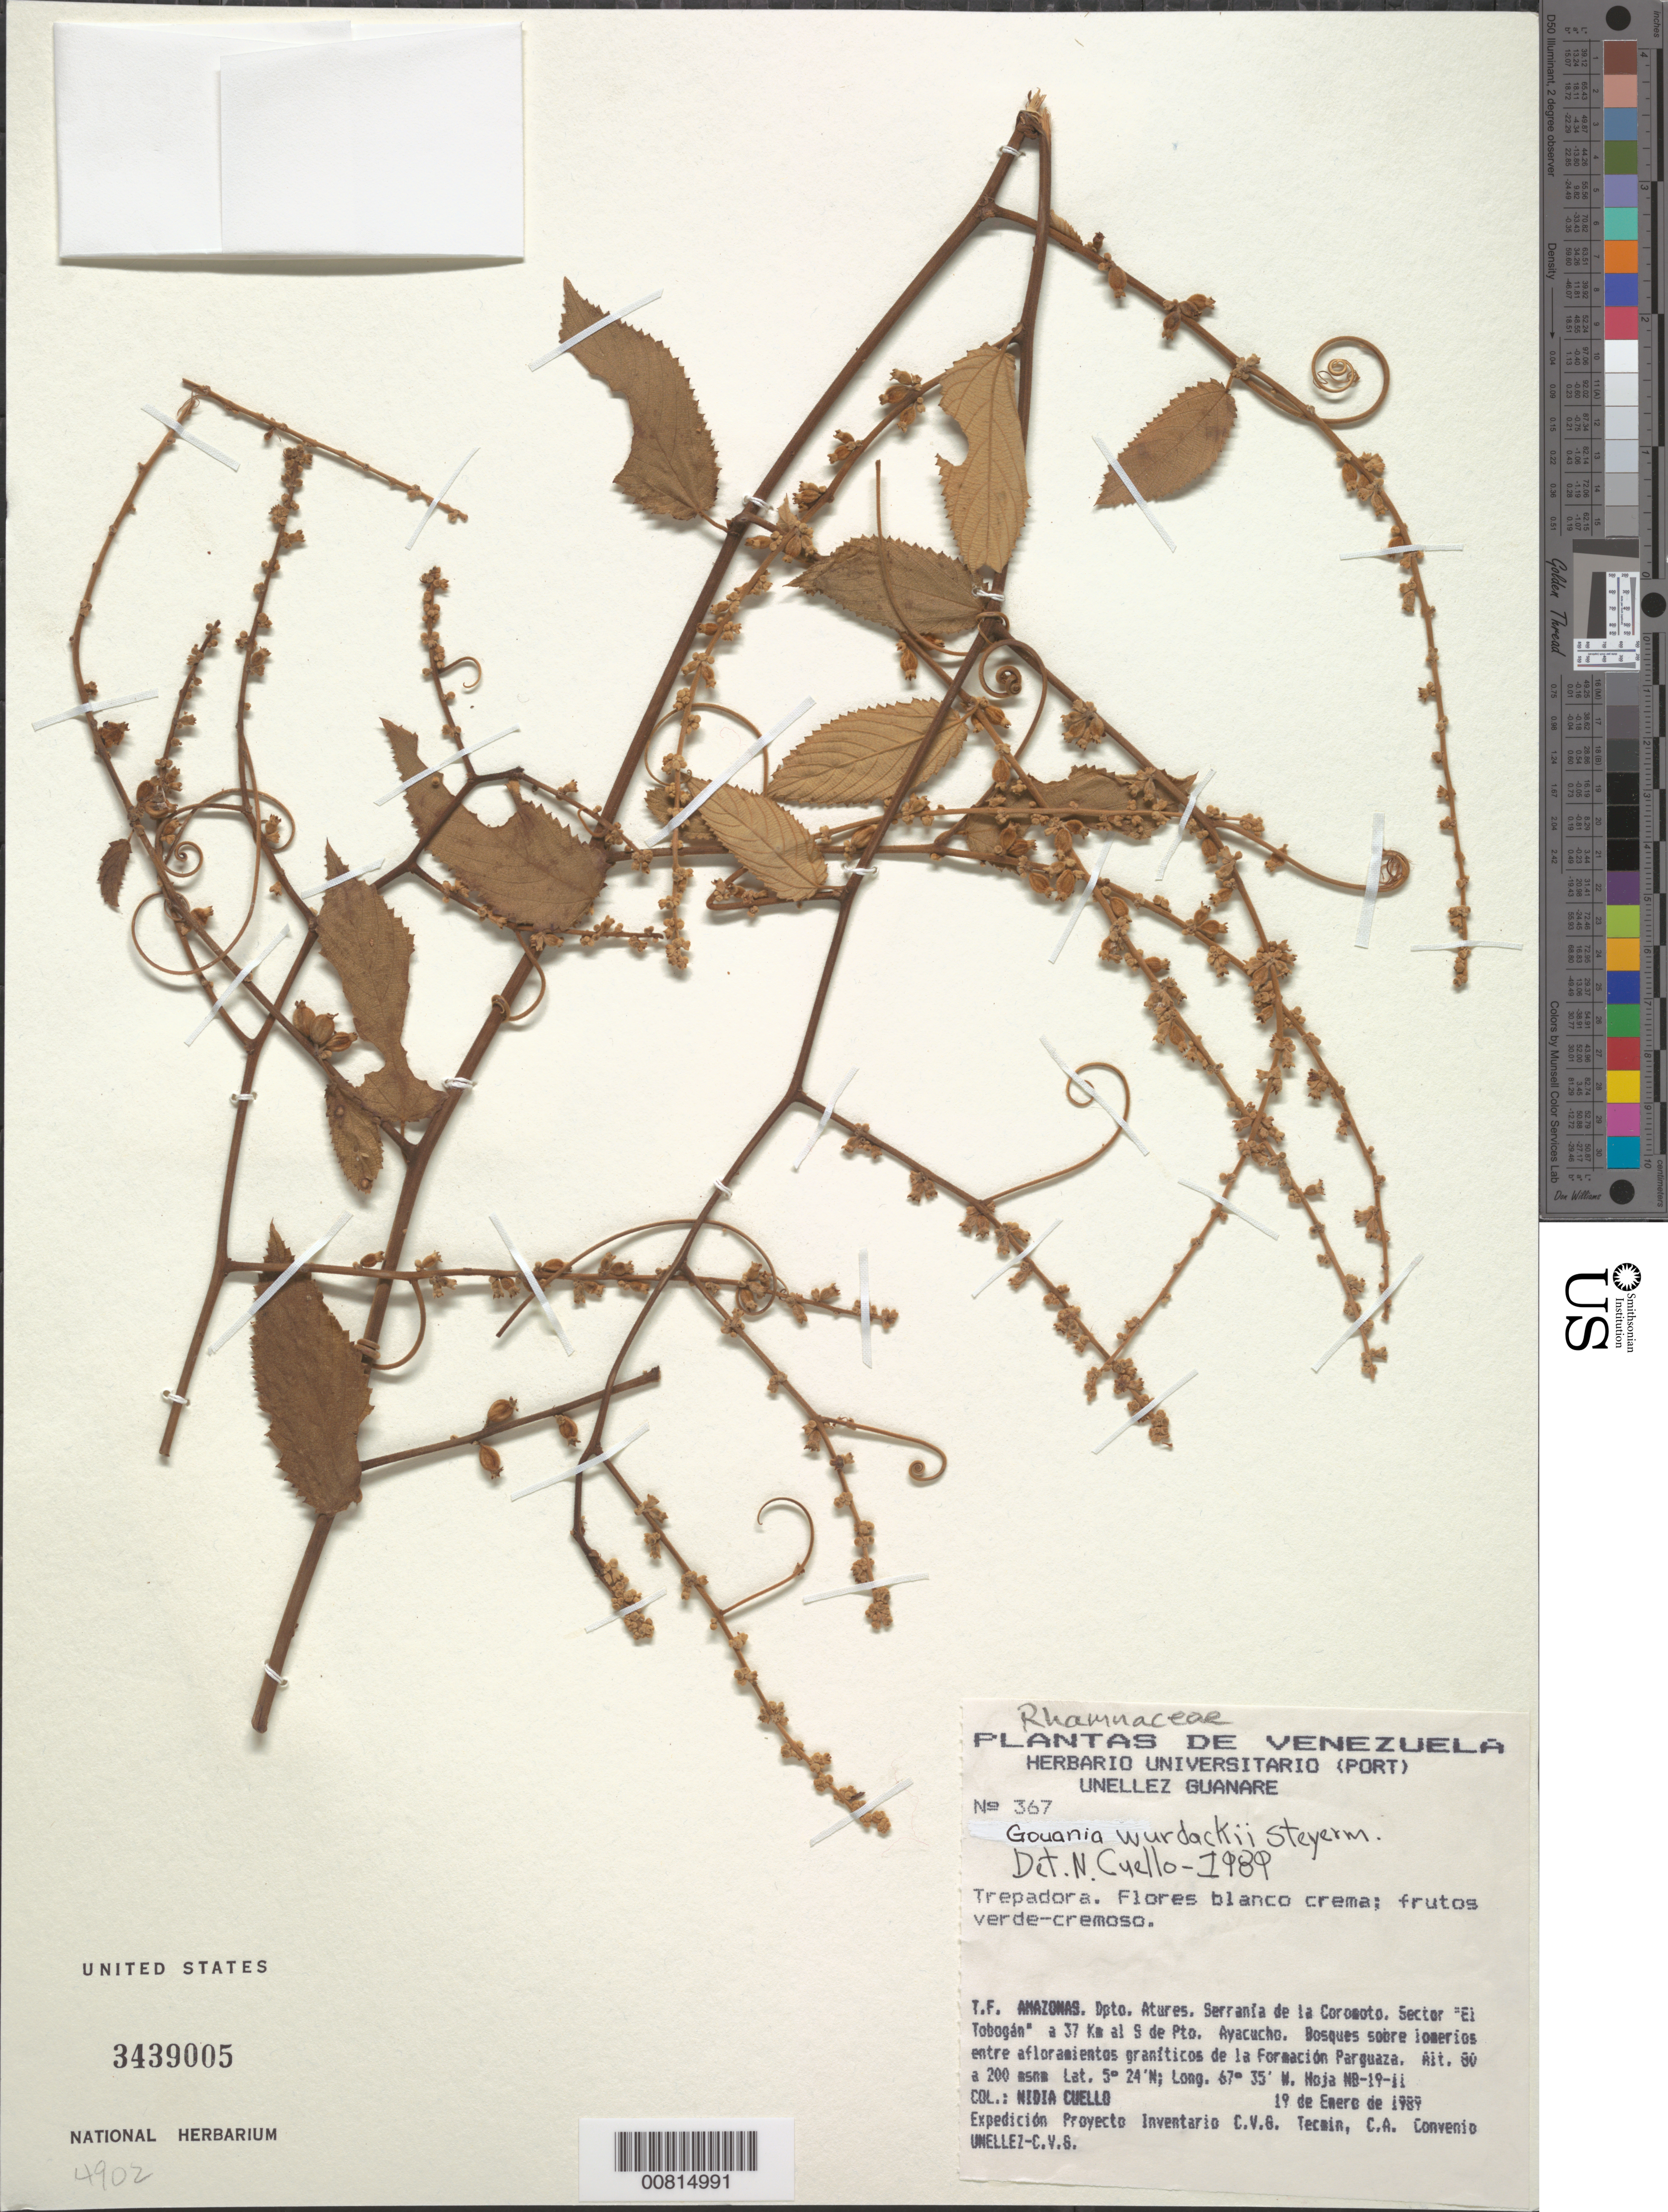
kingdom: Plantae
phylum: Tracheophyta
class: Magnoliopsida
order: Rosales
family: Rhamnaceae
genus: Gouania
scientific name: Gouania wurdackii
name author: Steyerm.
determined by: Cuello, Nidia L.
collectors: N. L. Cuello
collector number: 367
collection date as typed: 19-Jan-89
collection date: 1989-01-19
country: Venezuela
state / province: Amazonas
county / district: Atures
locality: Serranía Coromoto, sector El Tobogan, 37 km S Pto. Ayacucho; la formacion Parguaza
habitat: Bosques sobre lomerios entre afloraientos graniticos de la Formacion Parguaza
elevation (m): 80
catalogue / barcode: US 3439005